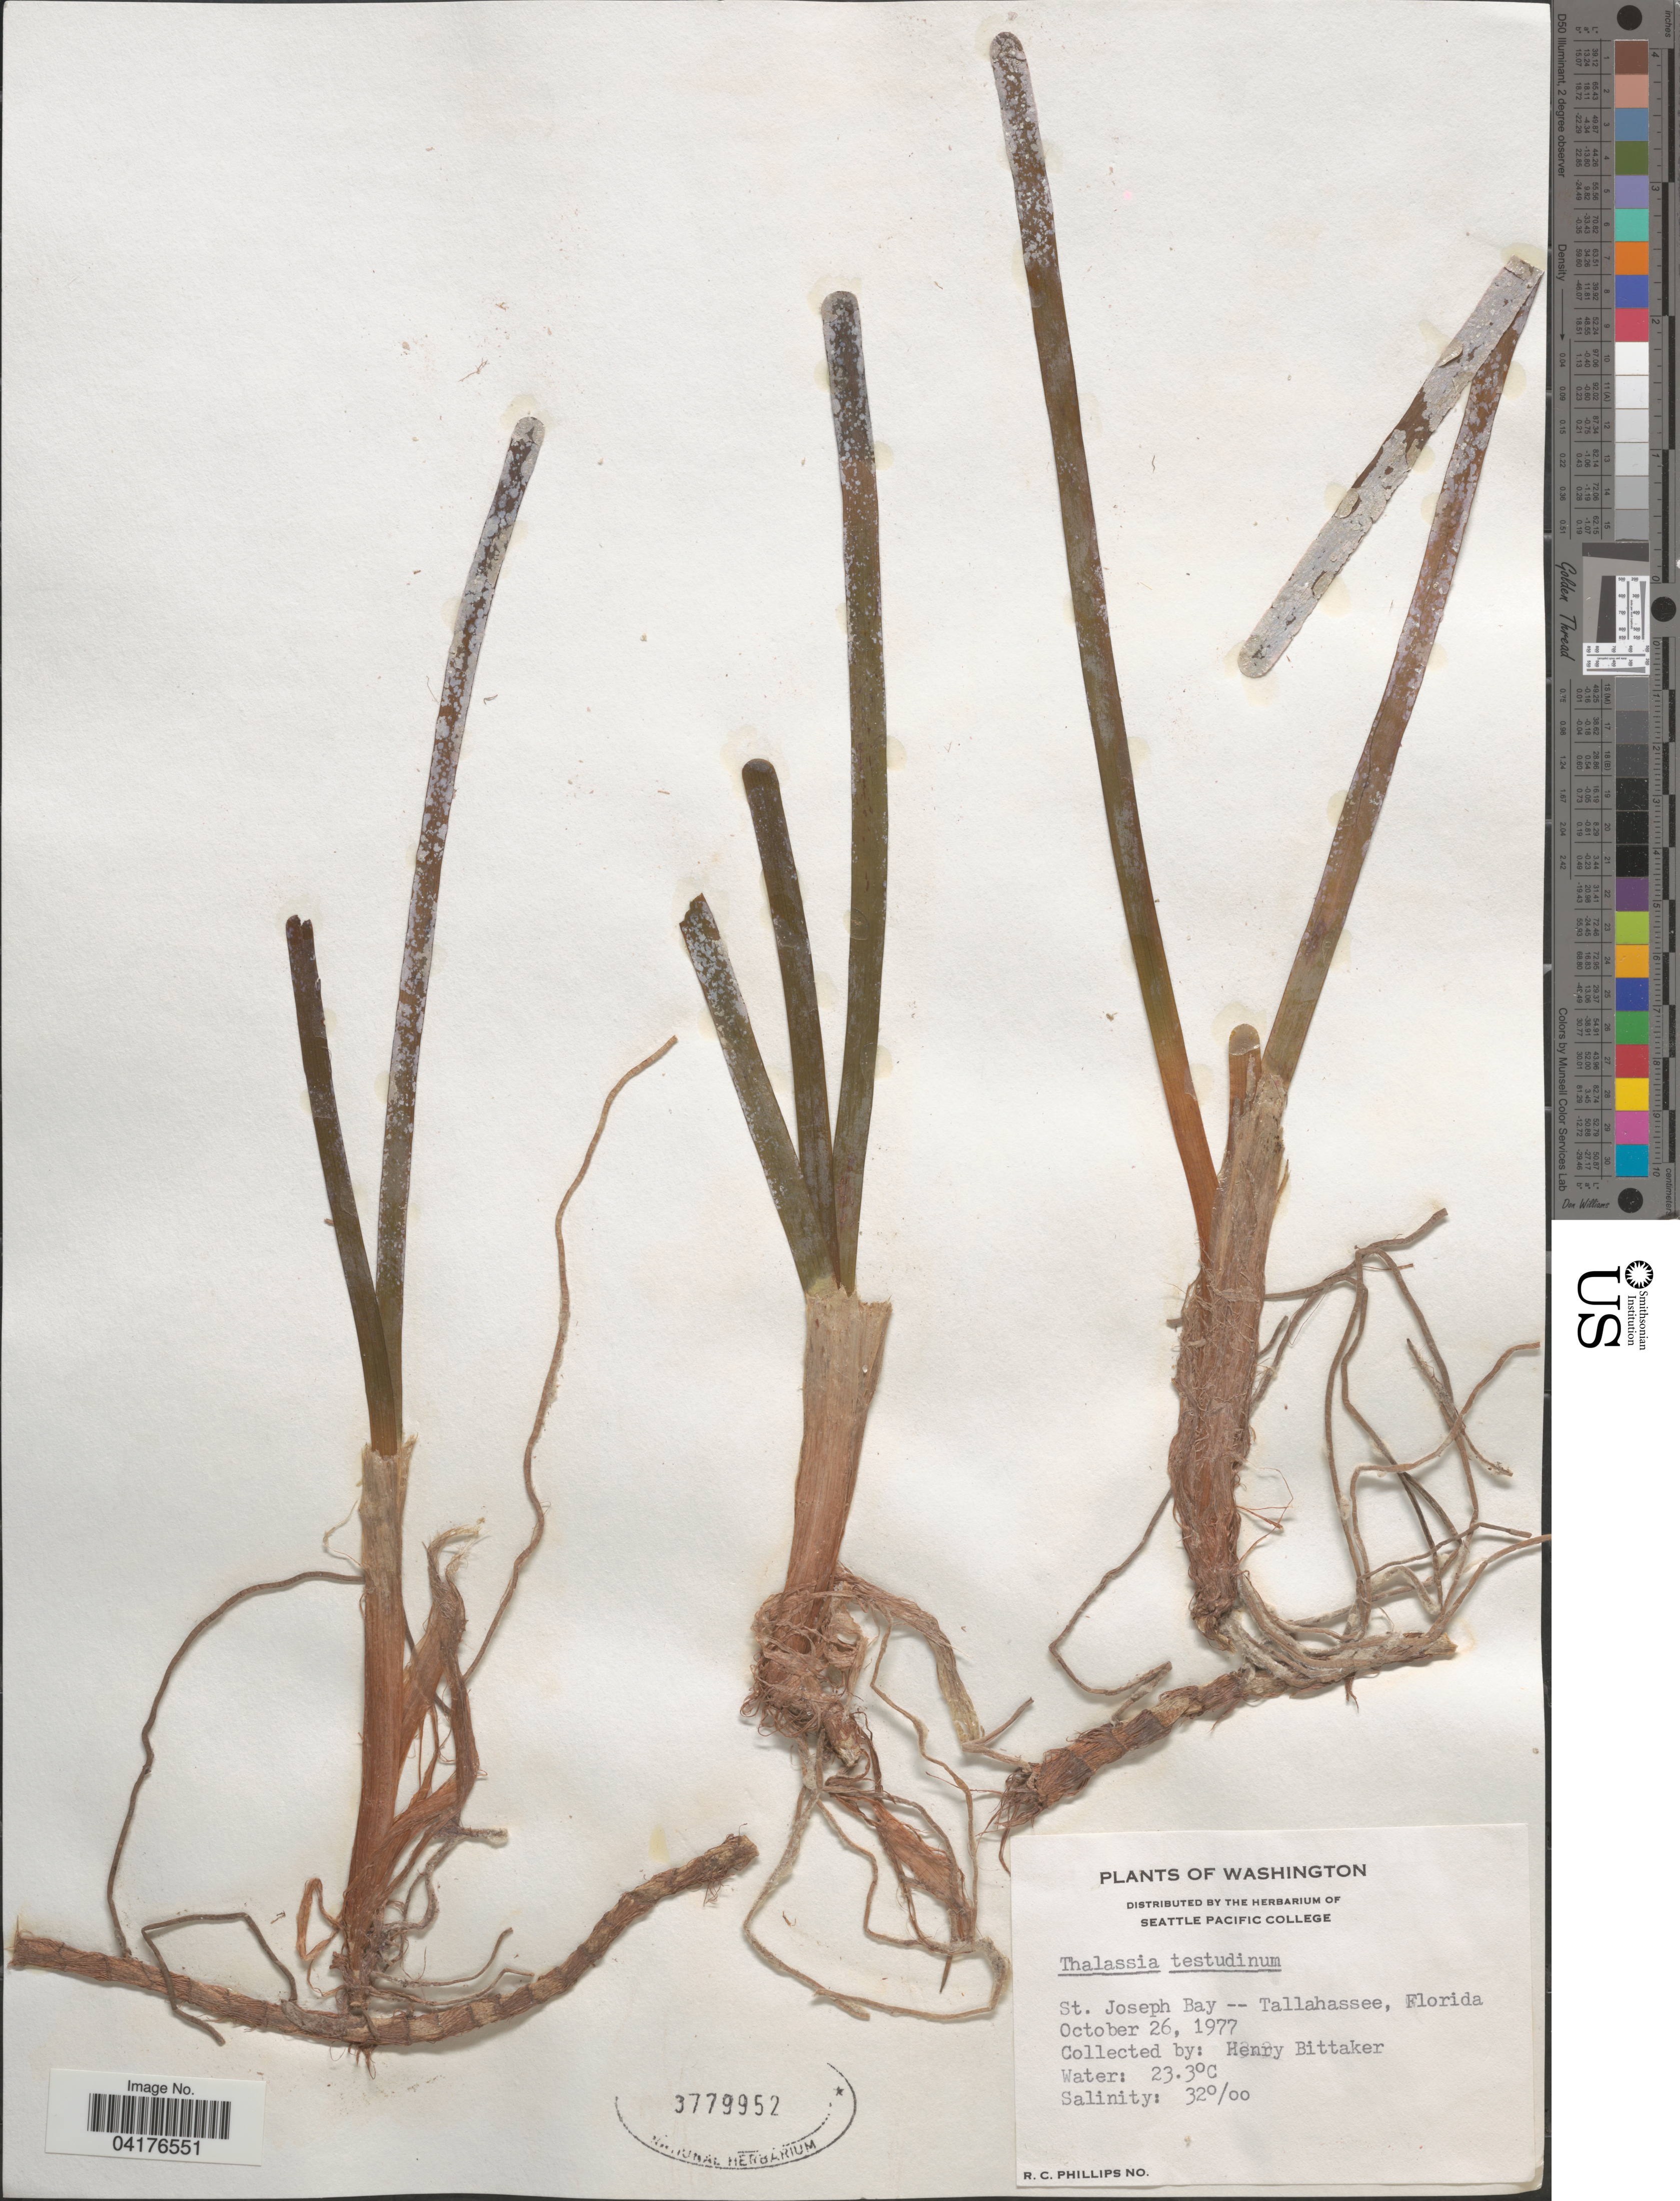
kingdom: Plantae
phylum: Tracheophyta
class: Liliopsida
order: Alismatales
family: Hydrocharitaceae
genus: Thalassia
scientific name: Thalassia testudinum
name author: Banks & Sol. ex K.D. Koenig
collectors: H. Bittaker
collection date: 1977-10-26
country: United States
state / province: Florida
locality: St. Joseph Bay -- Tallahassee.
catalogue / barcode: US 3779952